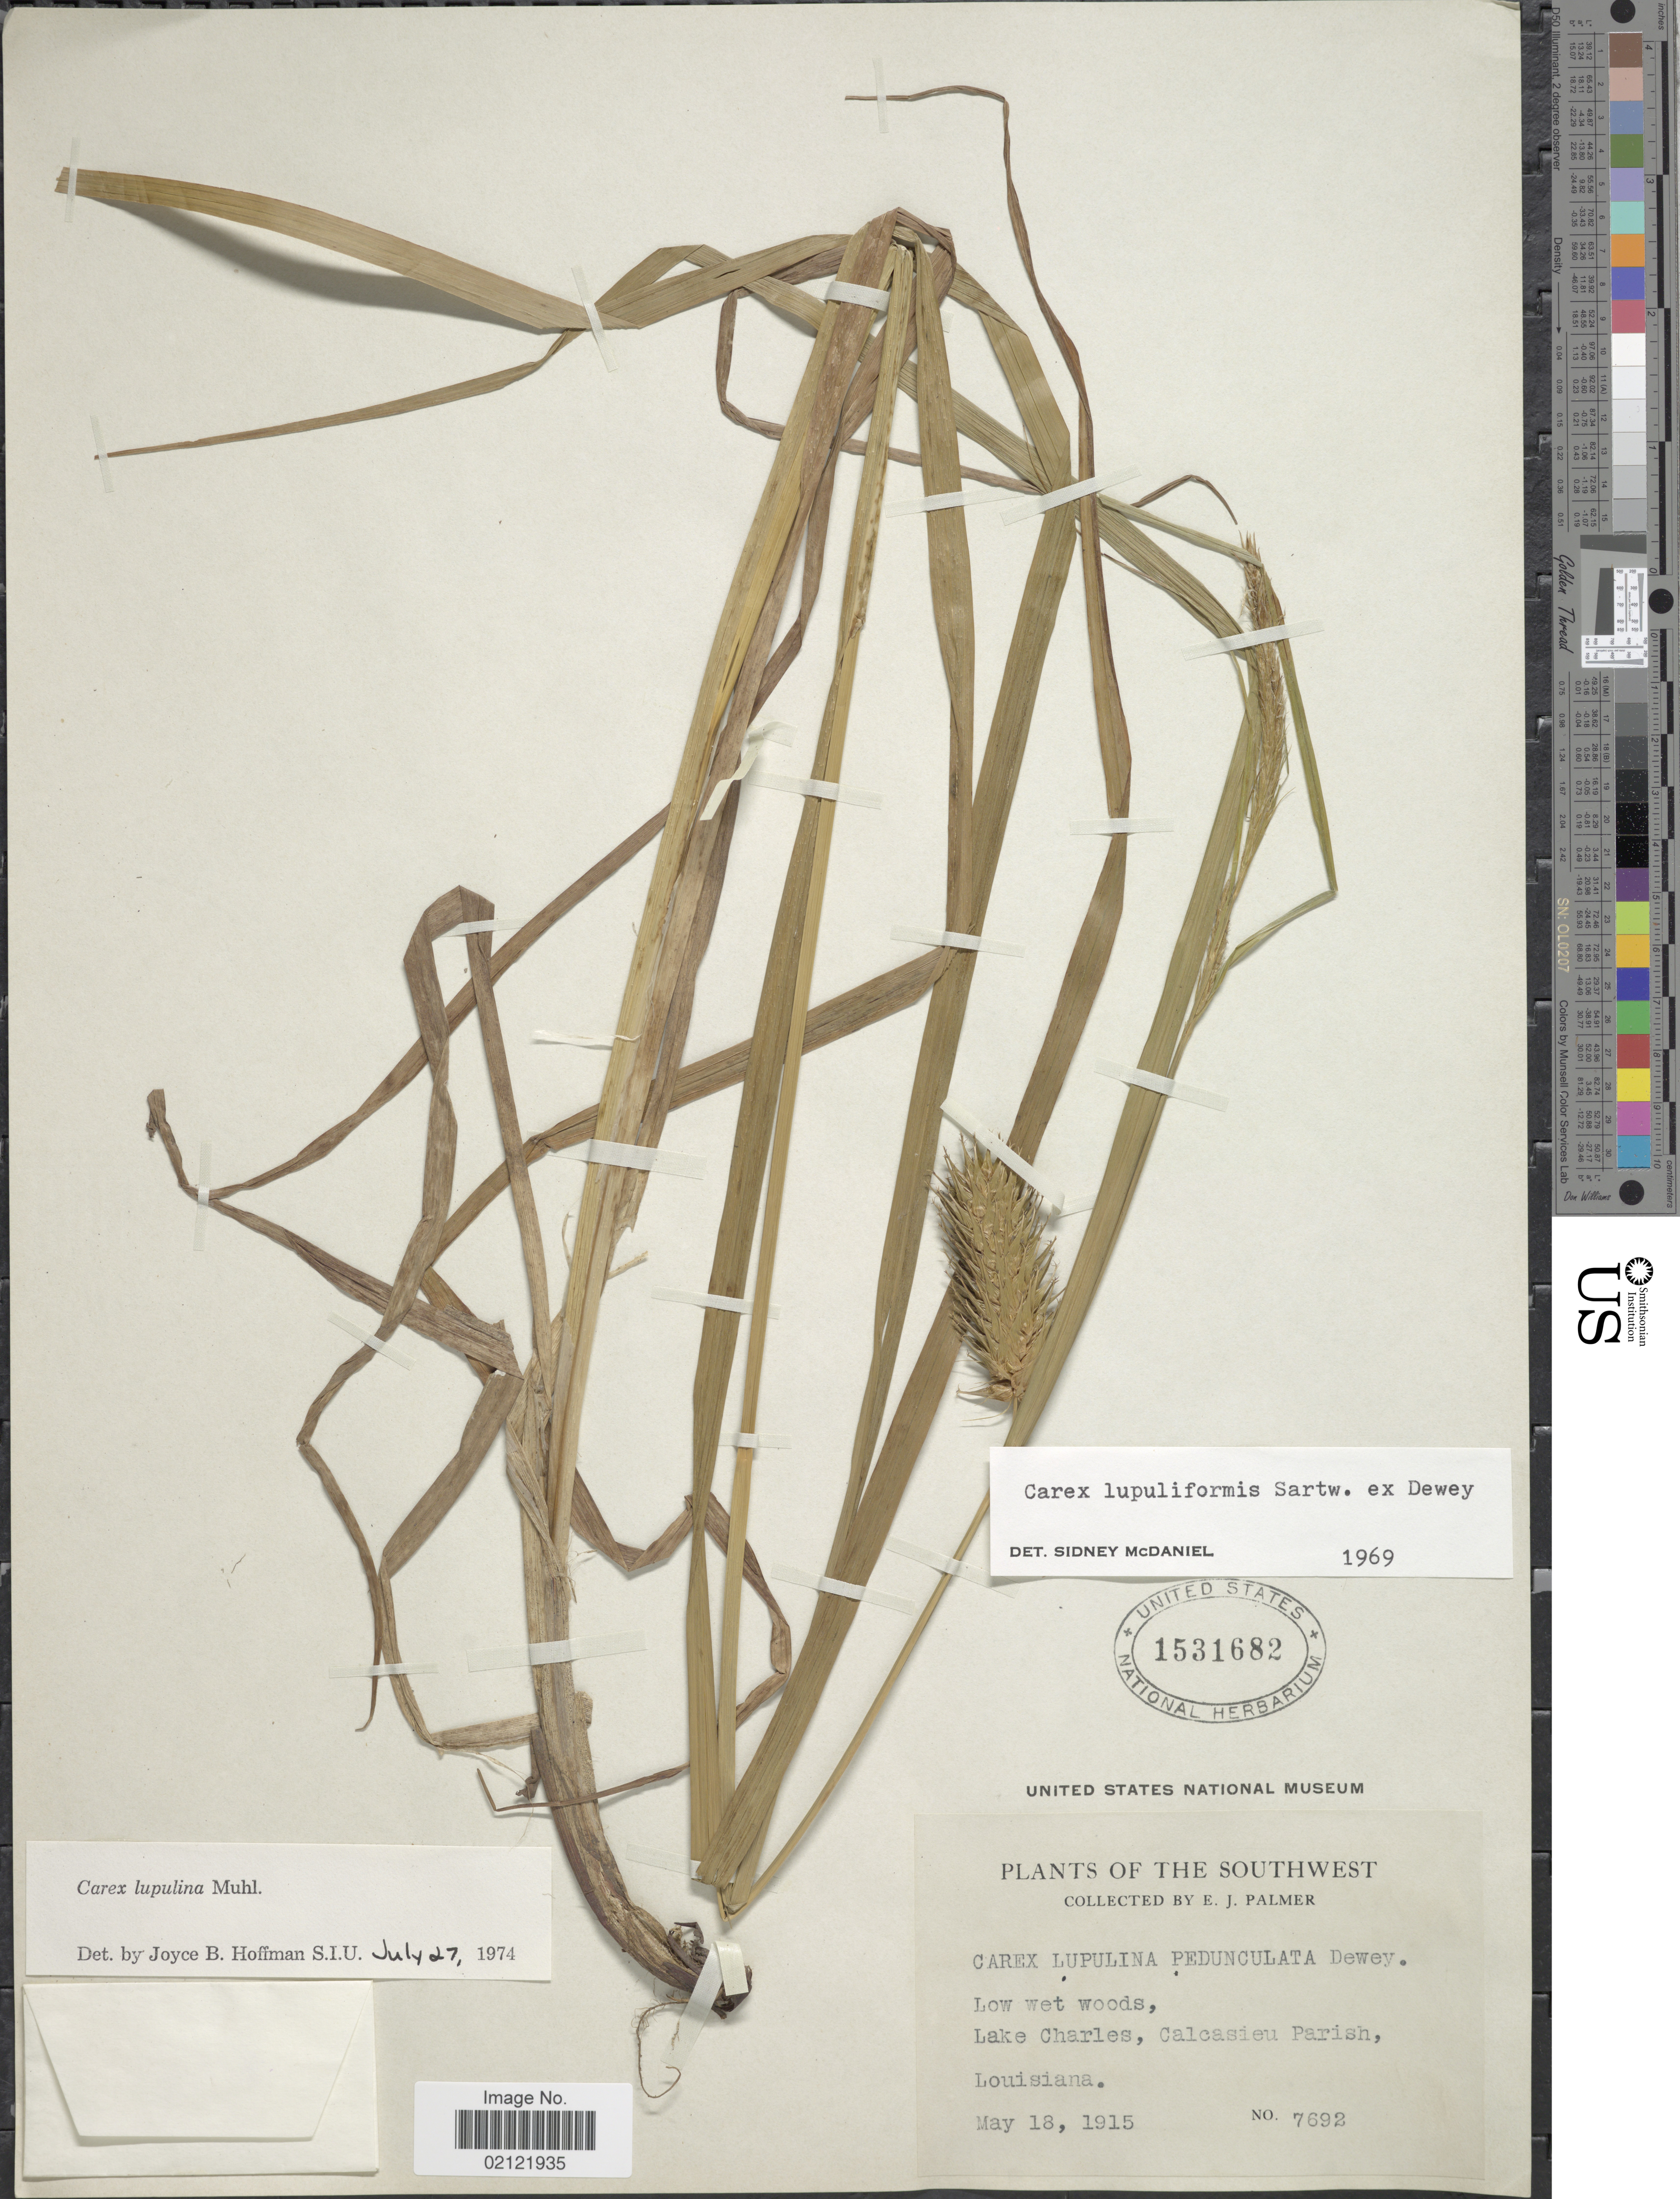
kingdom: Plantae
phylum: Tracheophyta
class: Liliopsida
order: Poales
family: Cyperaceae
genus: Carex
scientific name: Carex lupulina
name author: Muhl. ex Willd.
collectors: E. J. Palmer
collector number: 7692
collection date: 1915-05-18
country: United States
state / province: Louisiana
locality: Southwest. Low wet woods, Lake Charles, Calcasieu Parish, Louisiana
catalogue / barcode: US 1531682